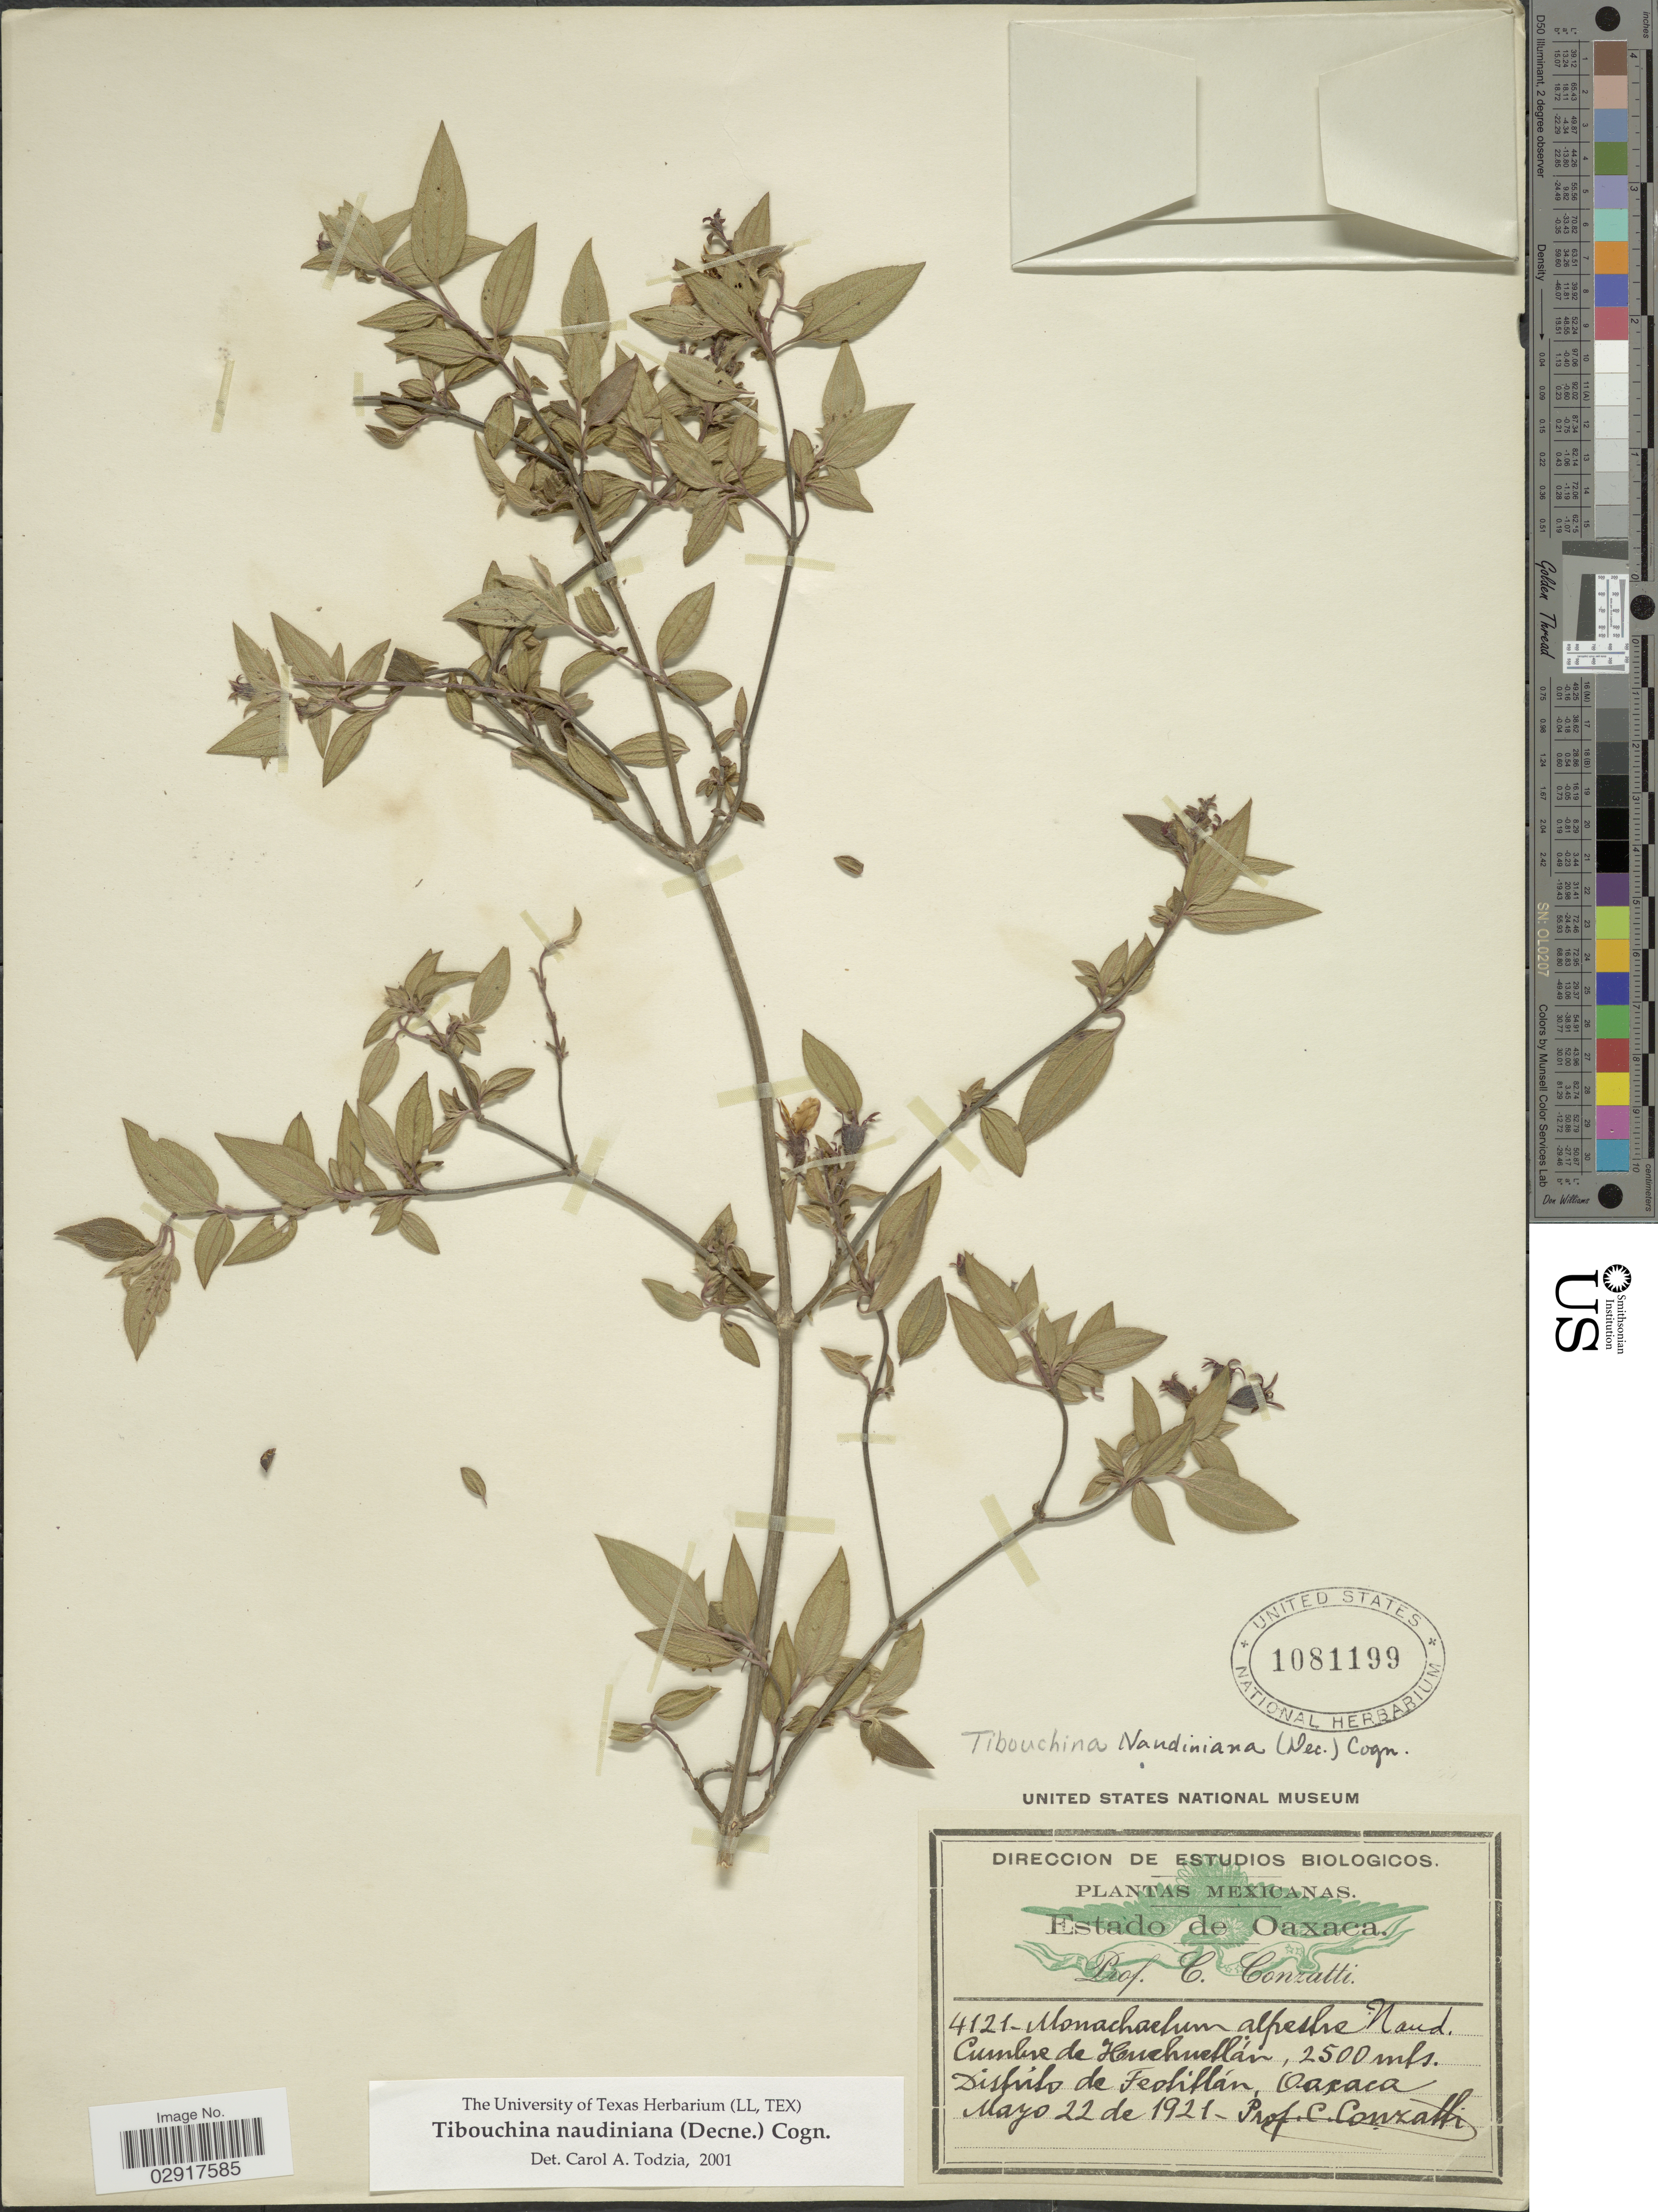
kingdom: Plantae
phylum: Tracheophyta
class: Magnoliopsida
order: Myrtales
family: Melastomataceae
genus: Chaetogastra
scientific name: Chaetogastra naudiniana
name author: Decne.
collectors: C. Conzatti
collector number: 4121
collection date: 1921-05-22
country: Mexico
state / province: Oaxaca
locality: Mexicanas. Estado de Oaxaca. Cumbre de Hucheutlán. Distrito de Teotitlán.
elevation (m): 2500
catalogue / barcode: US 1081199